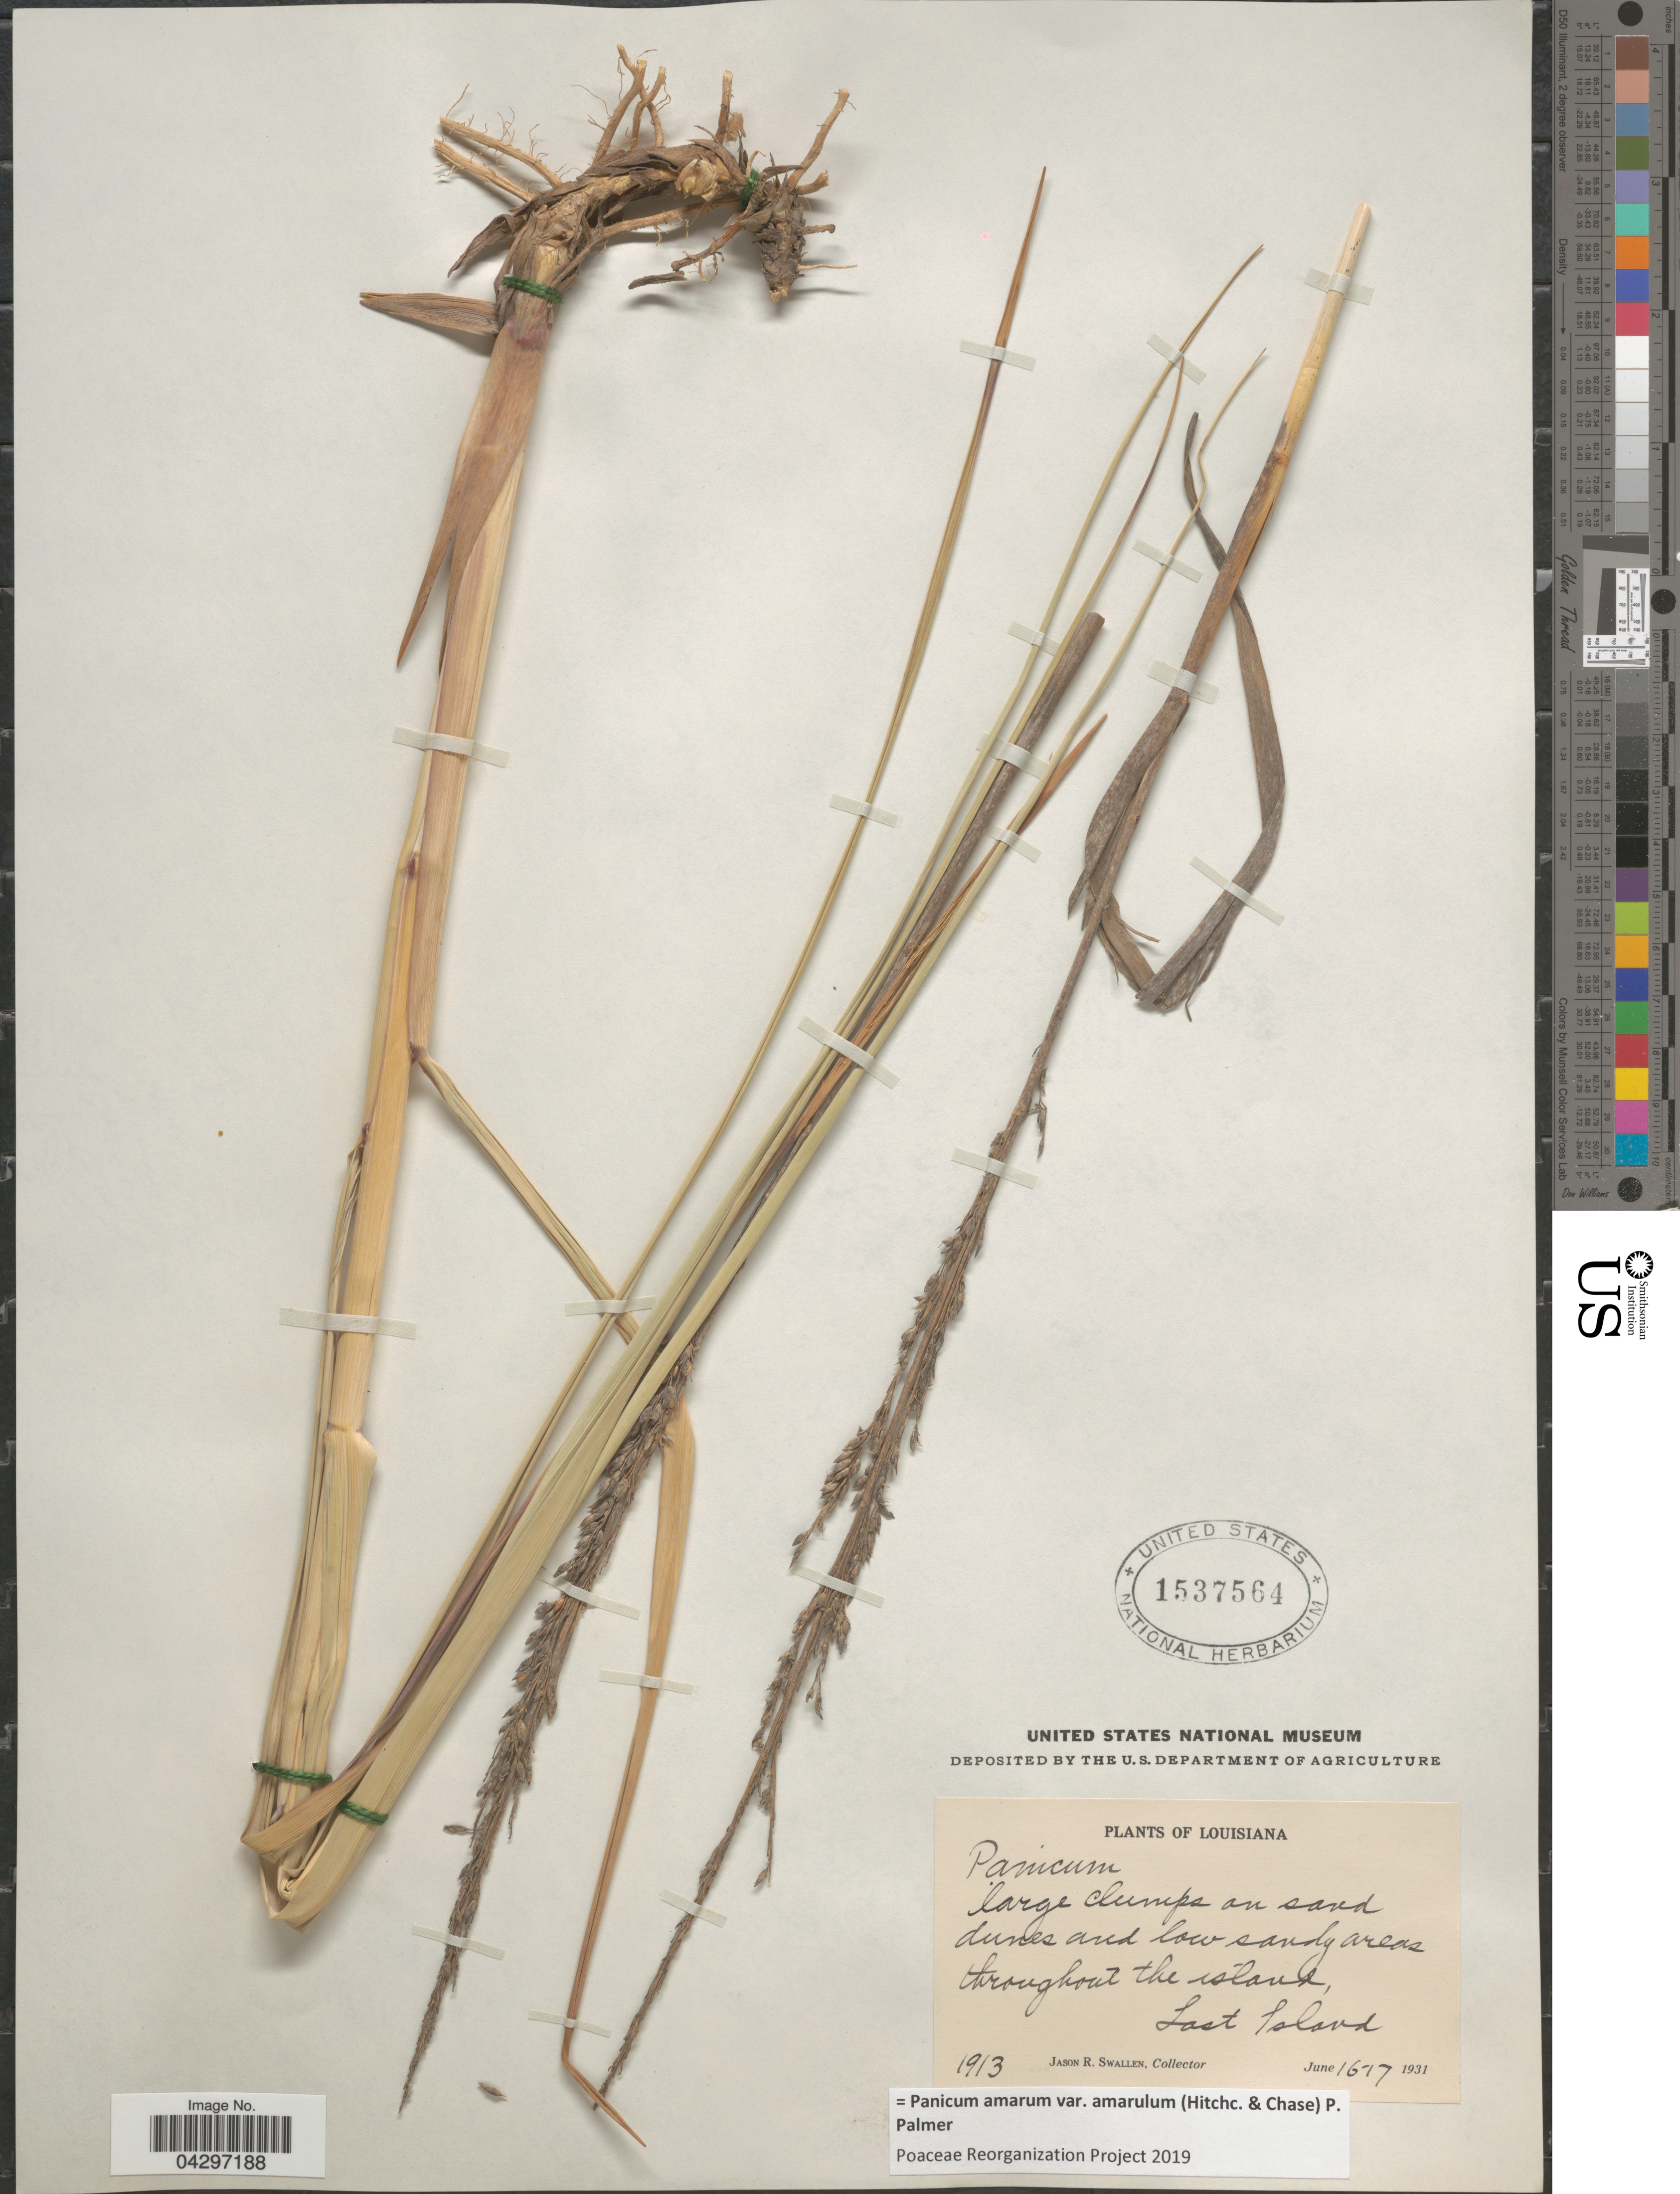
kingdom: Plantae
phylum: Tracheophyta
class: Liliopsida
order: Poales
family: Poaceae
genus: Panicum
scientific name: Panicum amarum var. amarulum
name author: (Hitchc. & Chase) Freckmann & Lelong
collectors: J. R. Swallen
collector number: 1913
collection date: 1931-06-16/1931-06-17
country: United States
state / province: Louisiana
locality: Large clumps on sand dunes and low sandy area throughout the island, Last Island.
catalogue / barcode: US 1537564